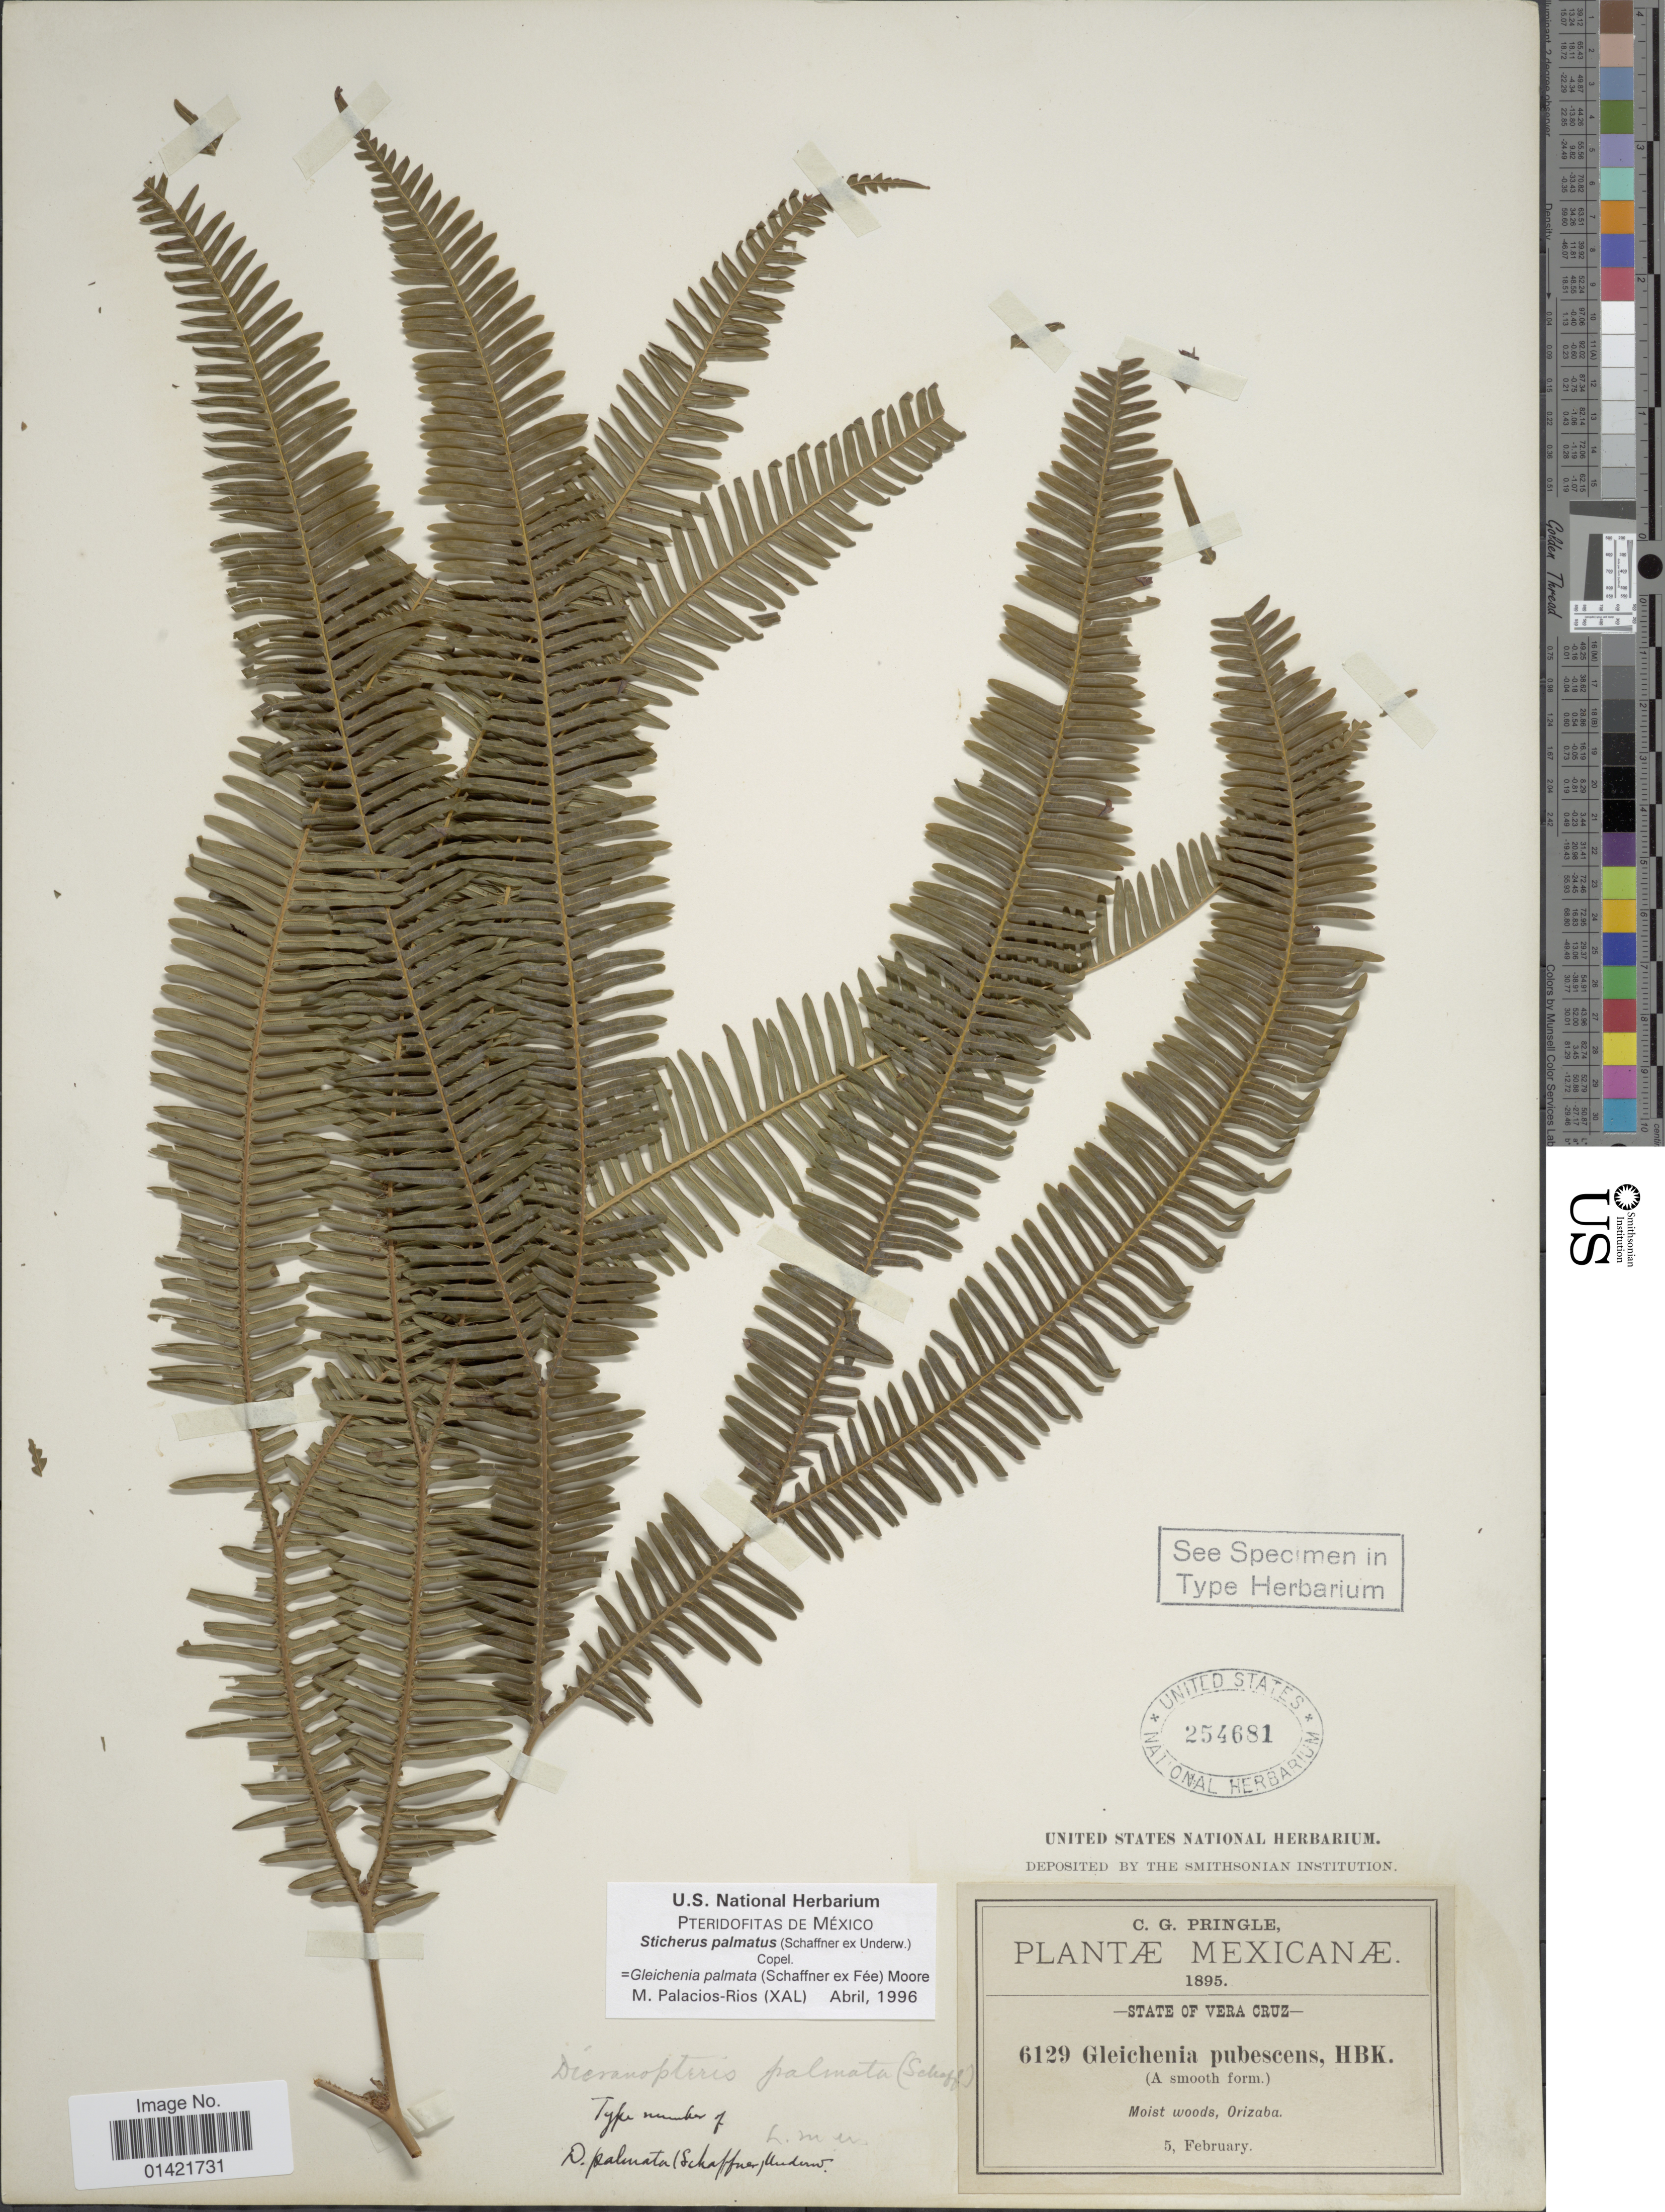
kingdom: Plantae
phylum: Tracheophyta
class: Polypodiopsida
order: Gleicheniales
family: Gleicheniaceae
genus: Sticherus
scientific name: Sticherus furcatus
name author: (L.) Ching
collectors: C. G. Pringle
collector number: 6129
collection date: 1895-02-05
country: Mexico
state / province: Veracruz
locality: Mexicanae. State of Vera Cruz. Orizaba.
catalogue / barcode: US 254681